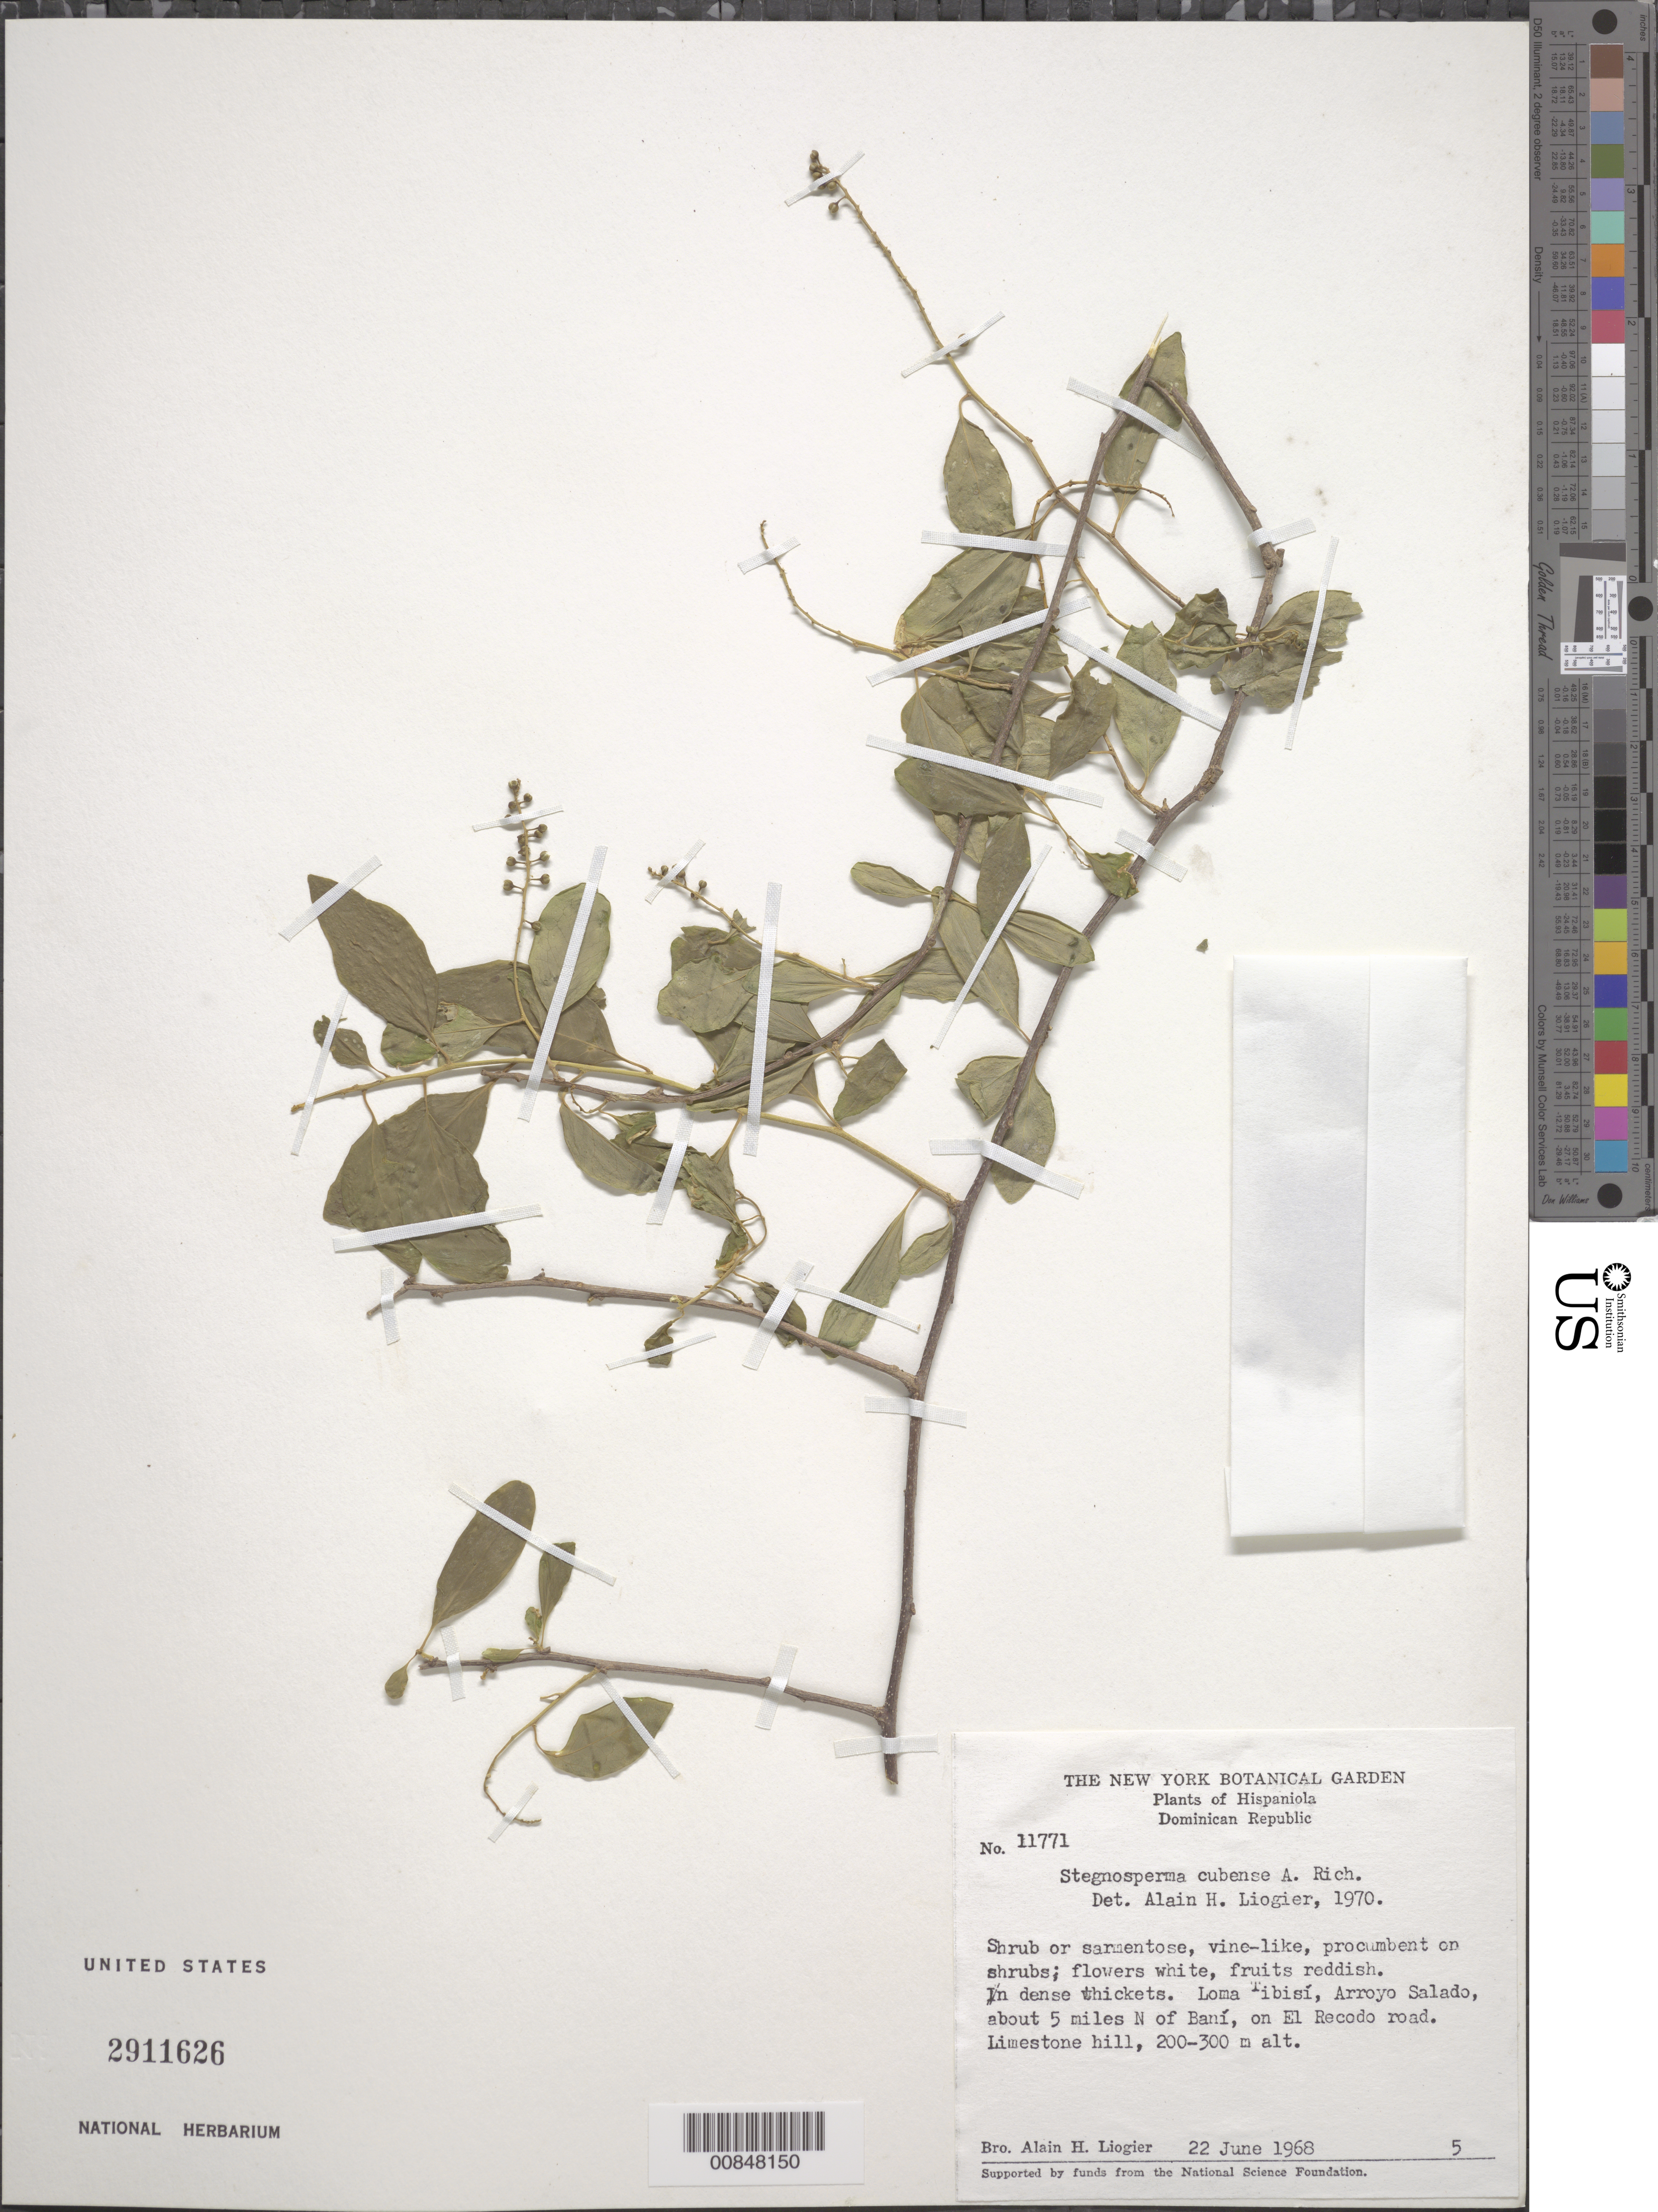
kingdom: Plantae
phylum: Tracheophyta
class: Magnoliopsida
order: Caryophyllales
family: Stegnospermataceae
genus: Stegnosperma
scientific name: Stegnosperma cubense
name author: A. Rich.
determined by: Liogier, Alain H.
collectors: A. H. Liogier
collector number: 11771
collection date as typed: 22 Jun 1968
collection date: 1968-06-22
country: Dominican Republic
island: Hispaniola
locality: Loma Tibisí, Arroyo Salado, about 5 miles N of Baní, on El Recodo road.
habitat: In dense thickets. Limestone hill.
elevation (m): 200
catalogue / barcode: US 2911626